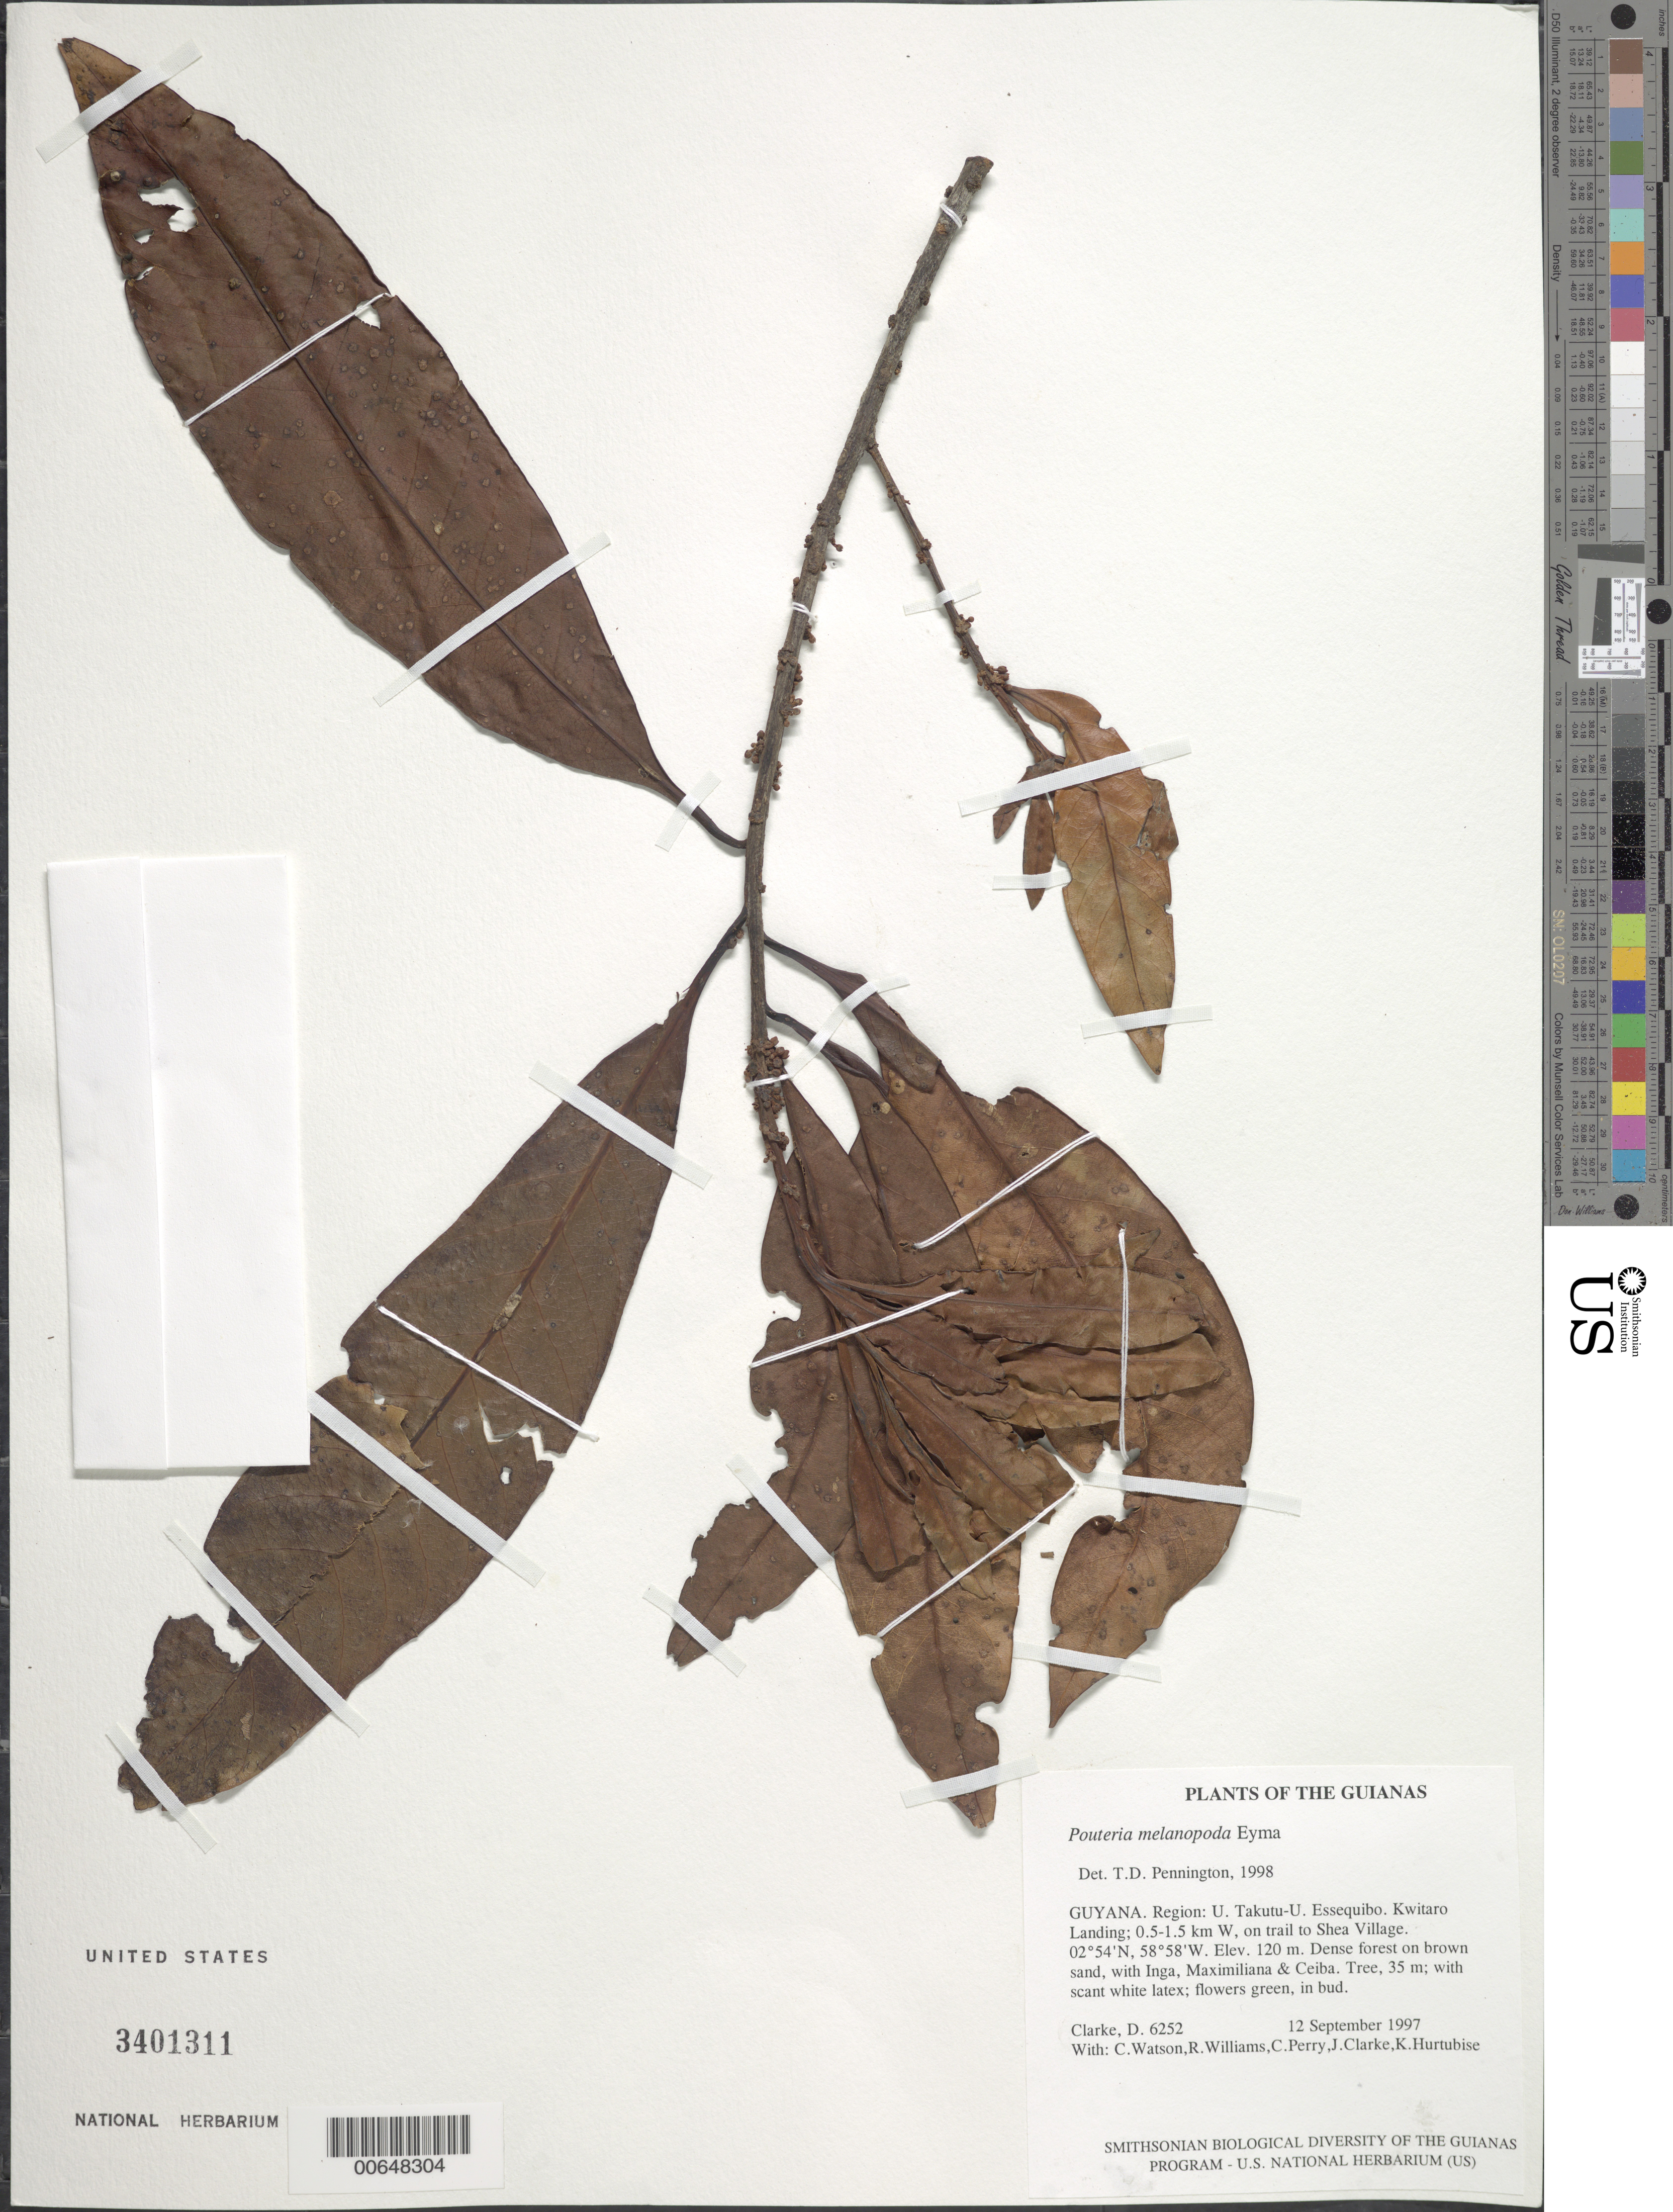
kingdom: Plantae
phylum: Tracheophyta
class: Magnoliopsida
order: Ericales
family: Sapotaceae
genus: Pouteria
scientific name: Pouteria melanopoda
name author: Eyma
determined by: Pennington, T. D., (K)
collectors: H. D. Clarke, C. Watson, R. Williams, C. Perry, J. Clarke & K. Hurtubise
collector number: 6252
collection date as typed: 12 September 1997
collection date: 1997-09-12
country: Guyana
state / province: U. Takutu-U. Essequibo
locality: Kwitaro Landing; 0.5-1.5 km W, on trail to Shea Village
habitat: Dense forest on brown sand, with Inga, Maximiliana & Ceiba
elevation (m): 120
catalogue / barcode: US 3401311